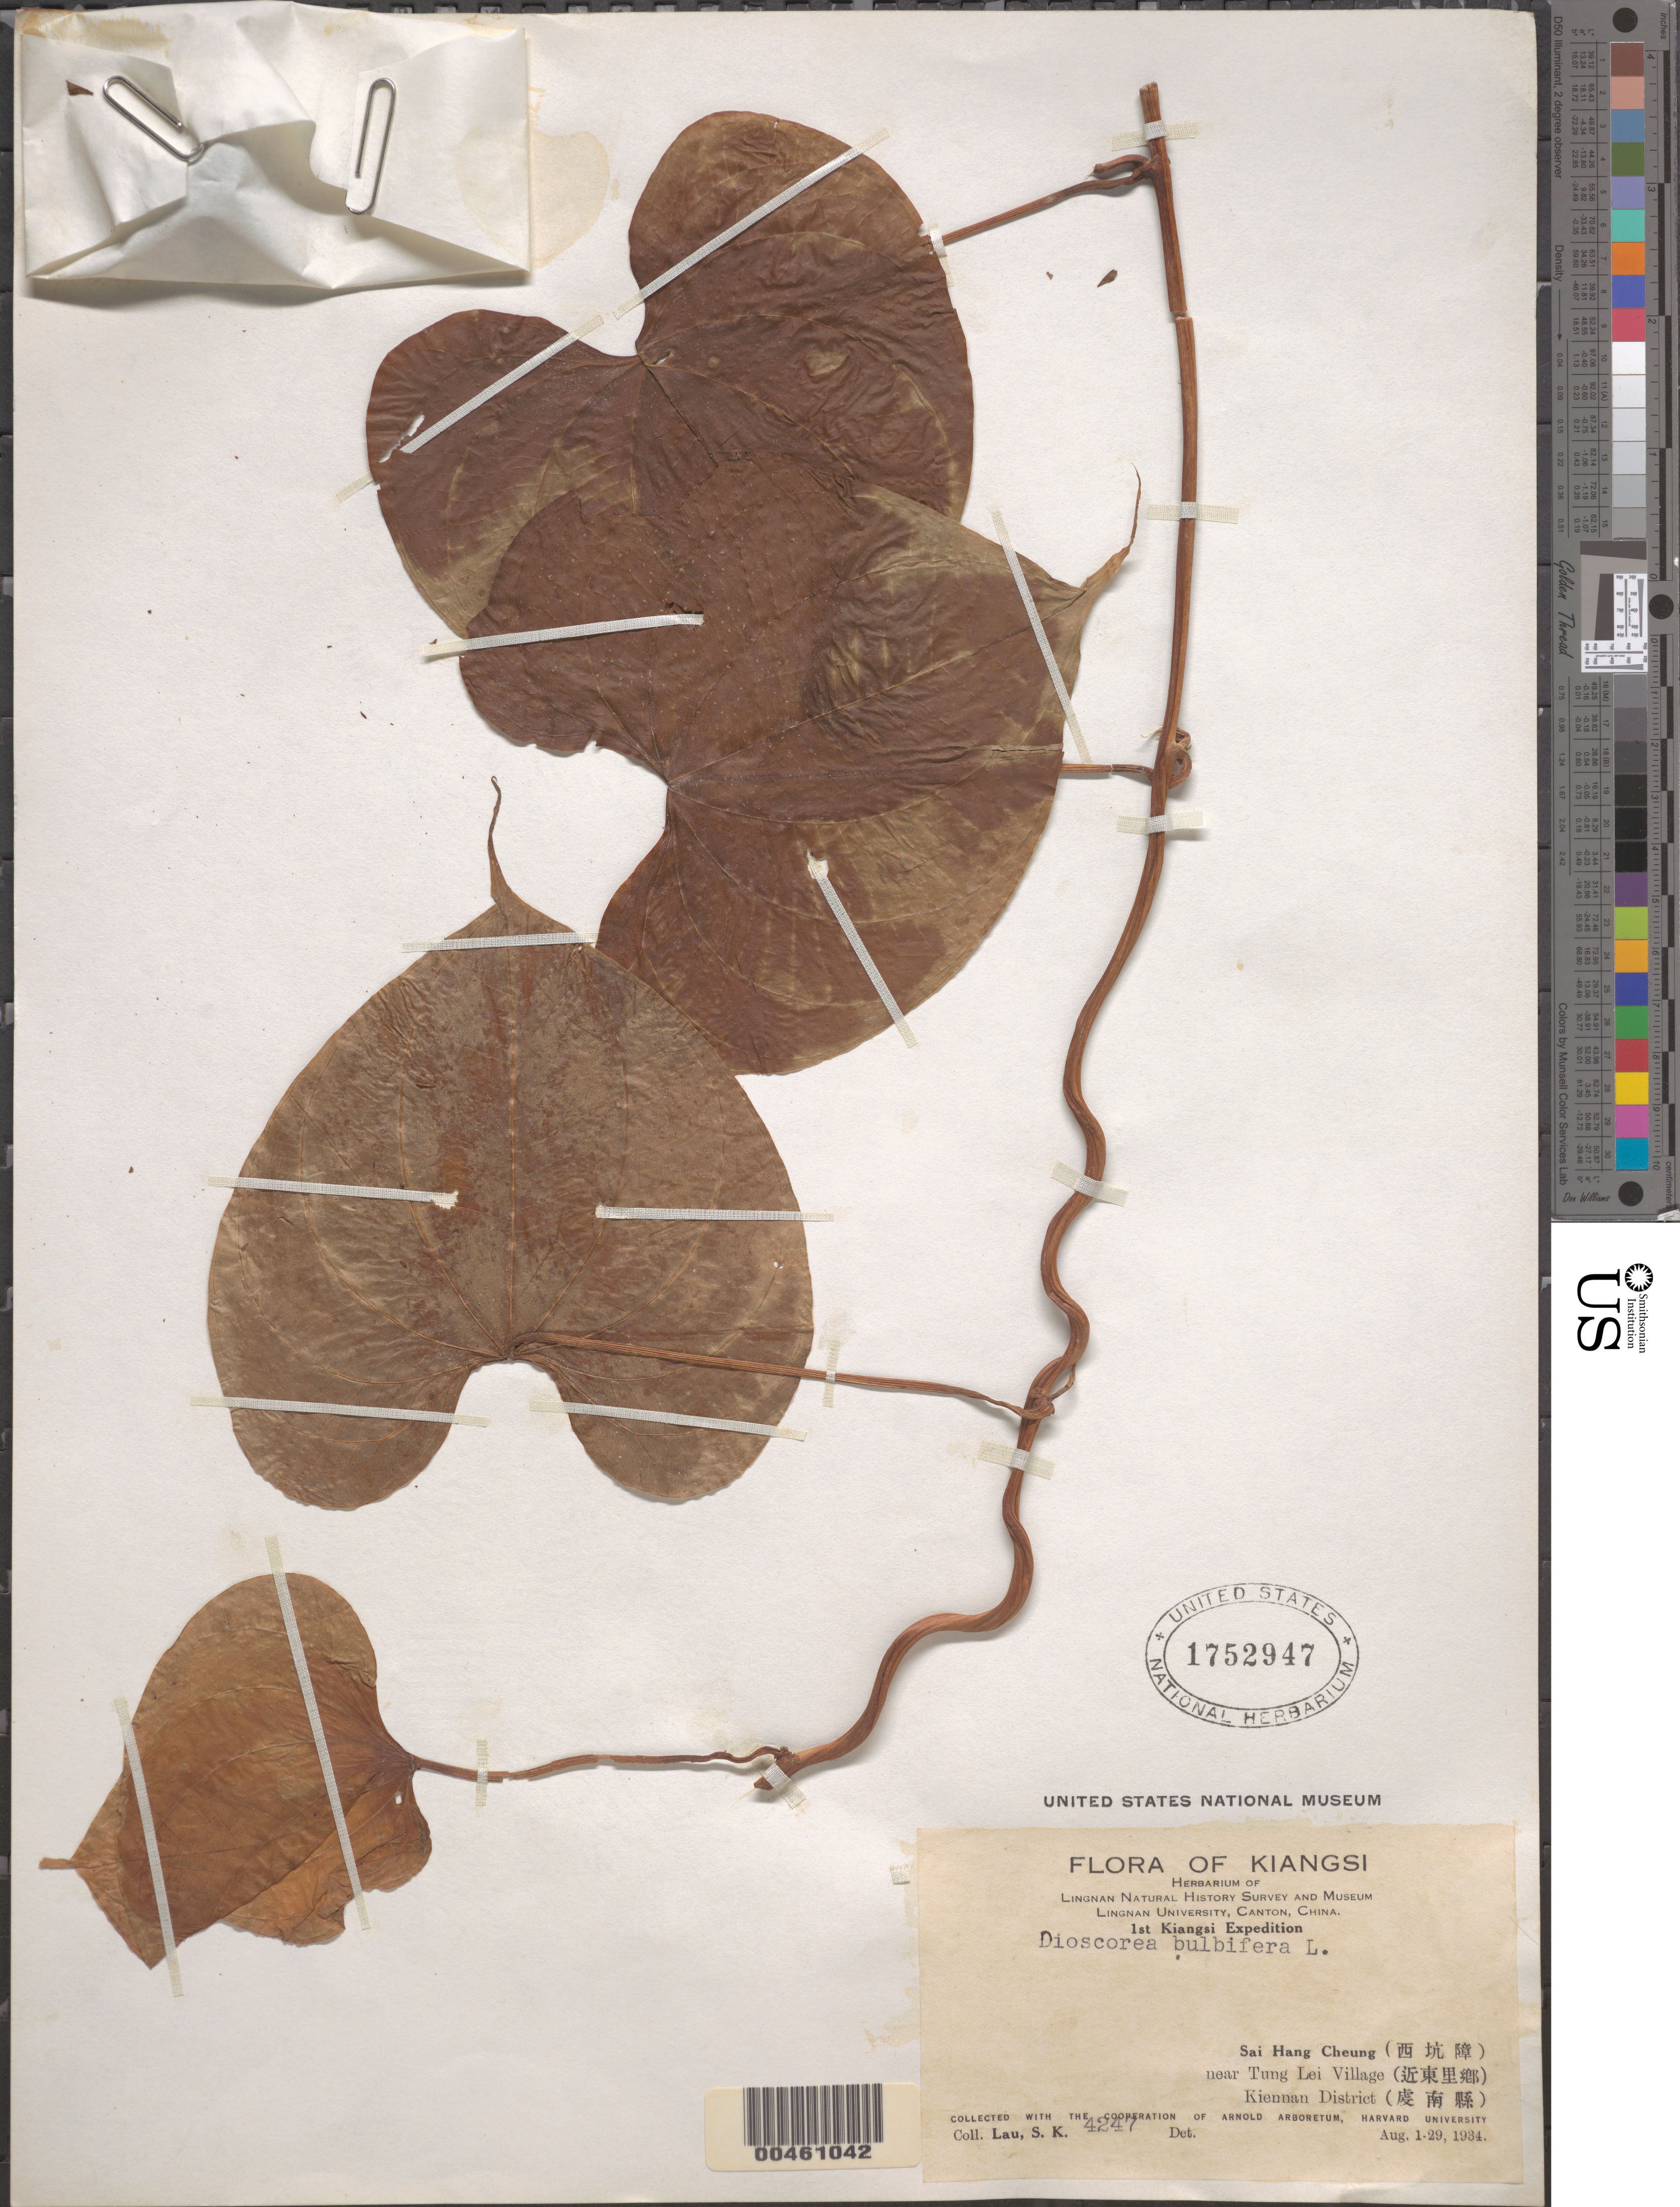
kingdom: Plantae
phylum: Tracheophyta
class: Liliopsida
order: Dioscoreales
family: Dioscoreaceae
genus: Dioscorea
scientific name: Dioscorea bulbifera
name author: L.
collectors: S. K. Lau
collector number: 4247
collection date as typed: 10 Aug 1934 to 29 Aug 1934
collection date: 1934-08-10/1934-08-29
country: China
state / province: Jiangxi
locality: Sai Hang Cheung, near Tung Lei Village (Kiennan or Quannan District)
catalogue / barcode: US 1752947